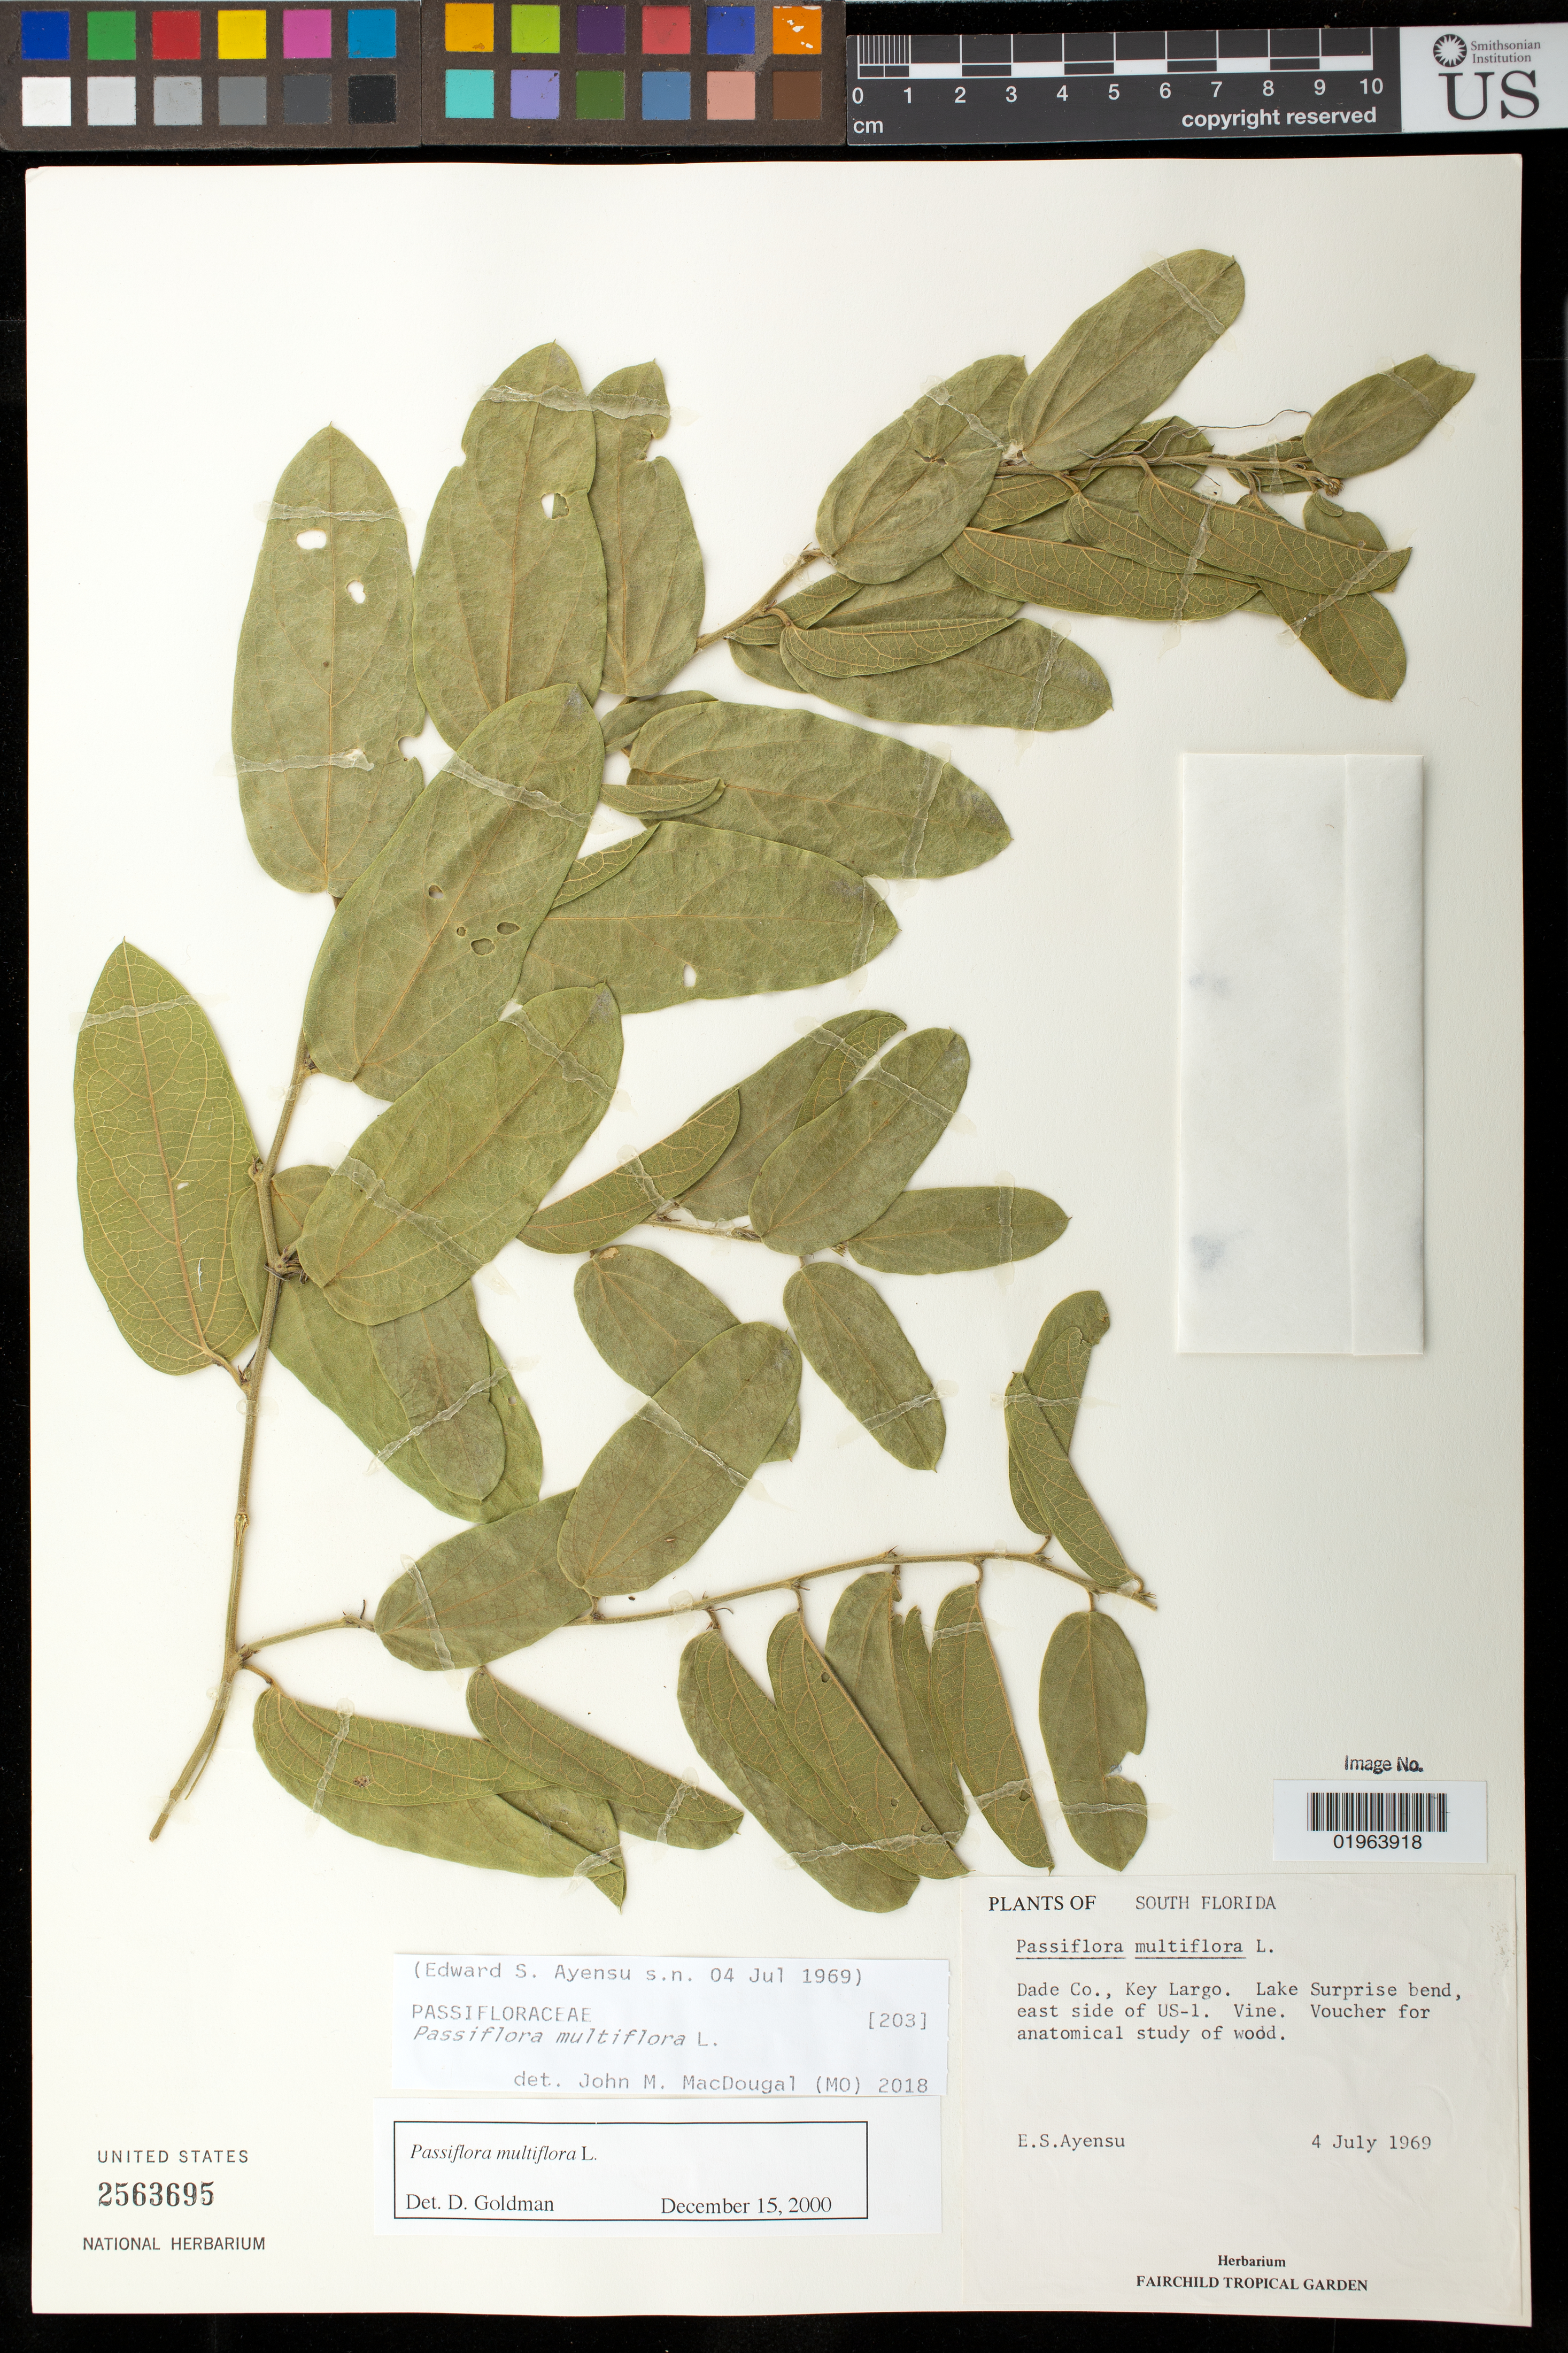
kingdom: Plantae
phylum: Tracheophyta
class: Magnoliopsida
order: Malpighiales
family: Passifloraceae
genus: Passiflora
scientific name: Passiflora multiflora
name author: L.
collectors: E. S. Ayensu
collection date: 1969-07-04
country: United States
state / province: Florida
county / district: Dade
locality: Key Largo. Lake Surprise bend, E side of US-1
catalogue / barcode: US 2563695